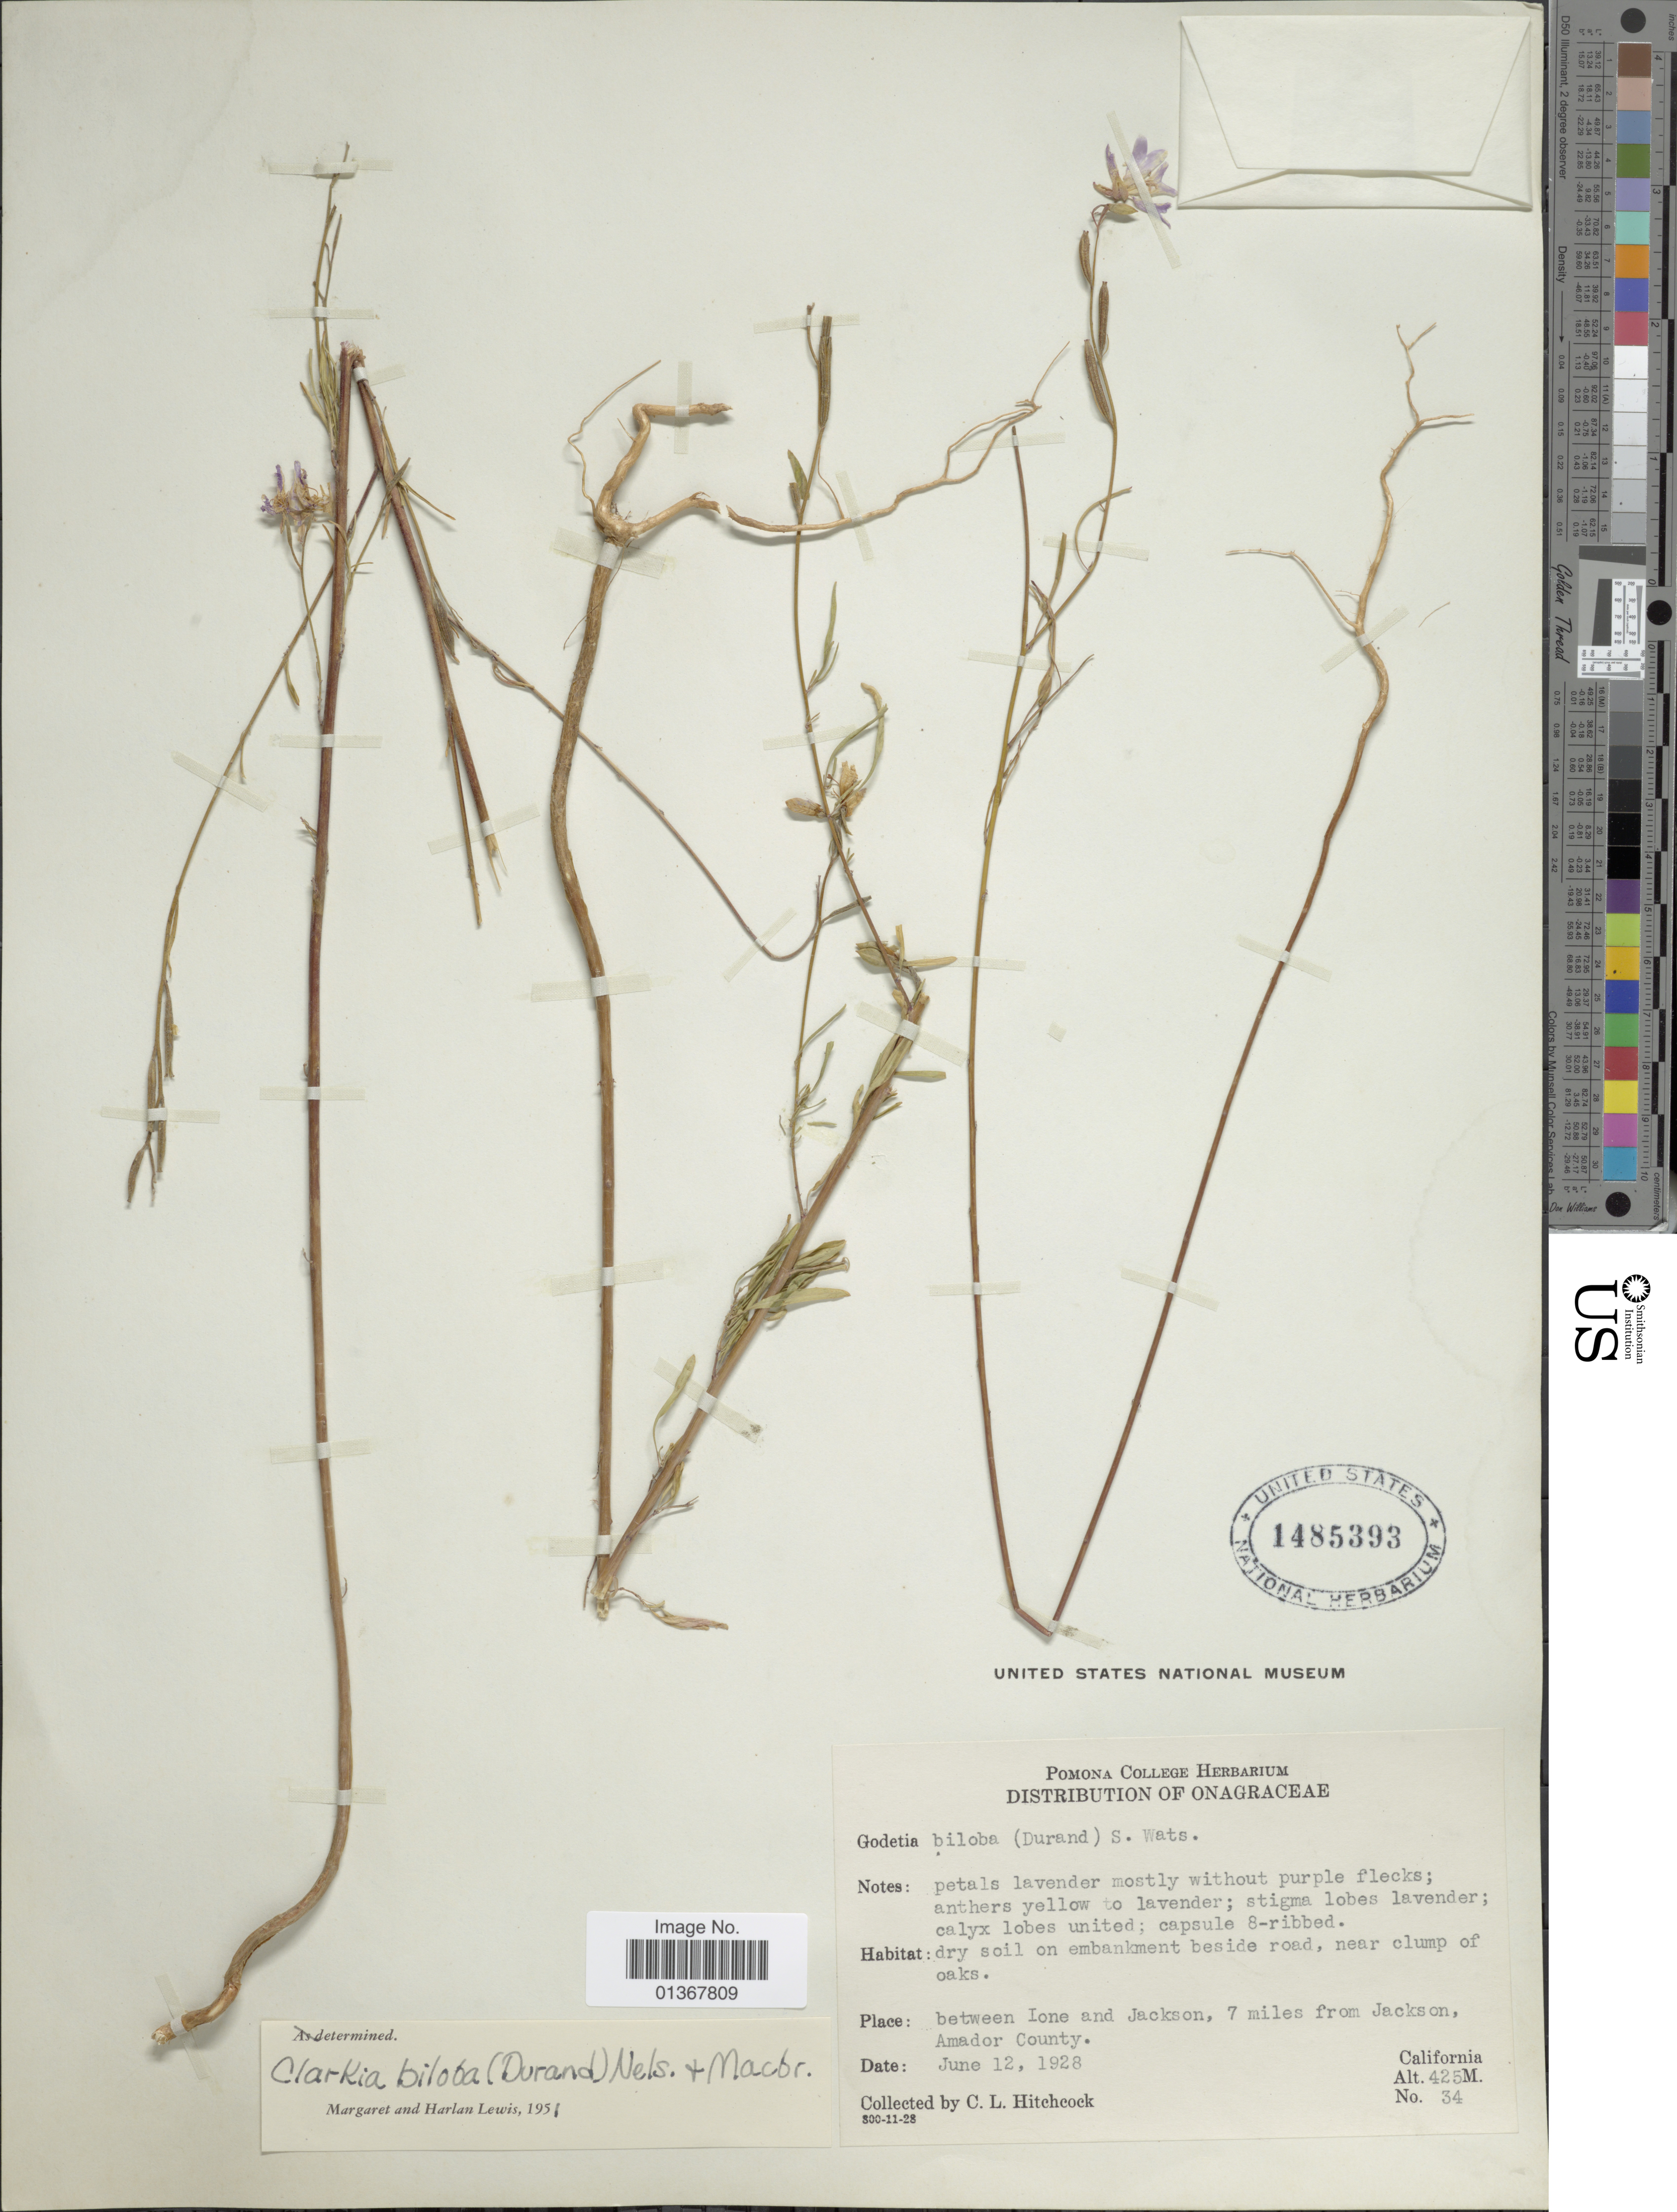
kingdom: Plantae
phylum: Tracheophyta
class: Magnoliopsida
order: Myrtales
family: Onagraceae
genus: Clarkia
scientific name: Clarkia biloba subsp. biloba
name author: (Durand) A. Nelson & J.F. Macbr.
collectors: C. L. Hitchcock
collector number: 34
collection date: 1928-06-12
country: United States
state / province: California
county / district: Amador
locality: Between Lone and Jackson, 7 miles from Jackson, Amador County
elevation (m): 425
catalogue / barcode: US 1485393